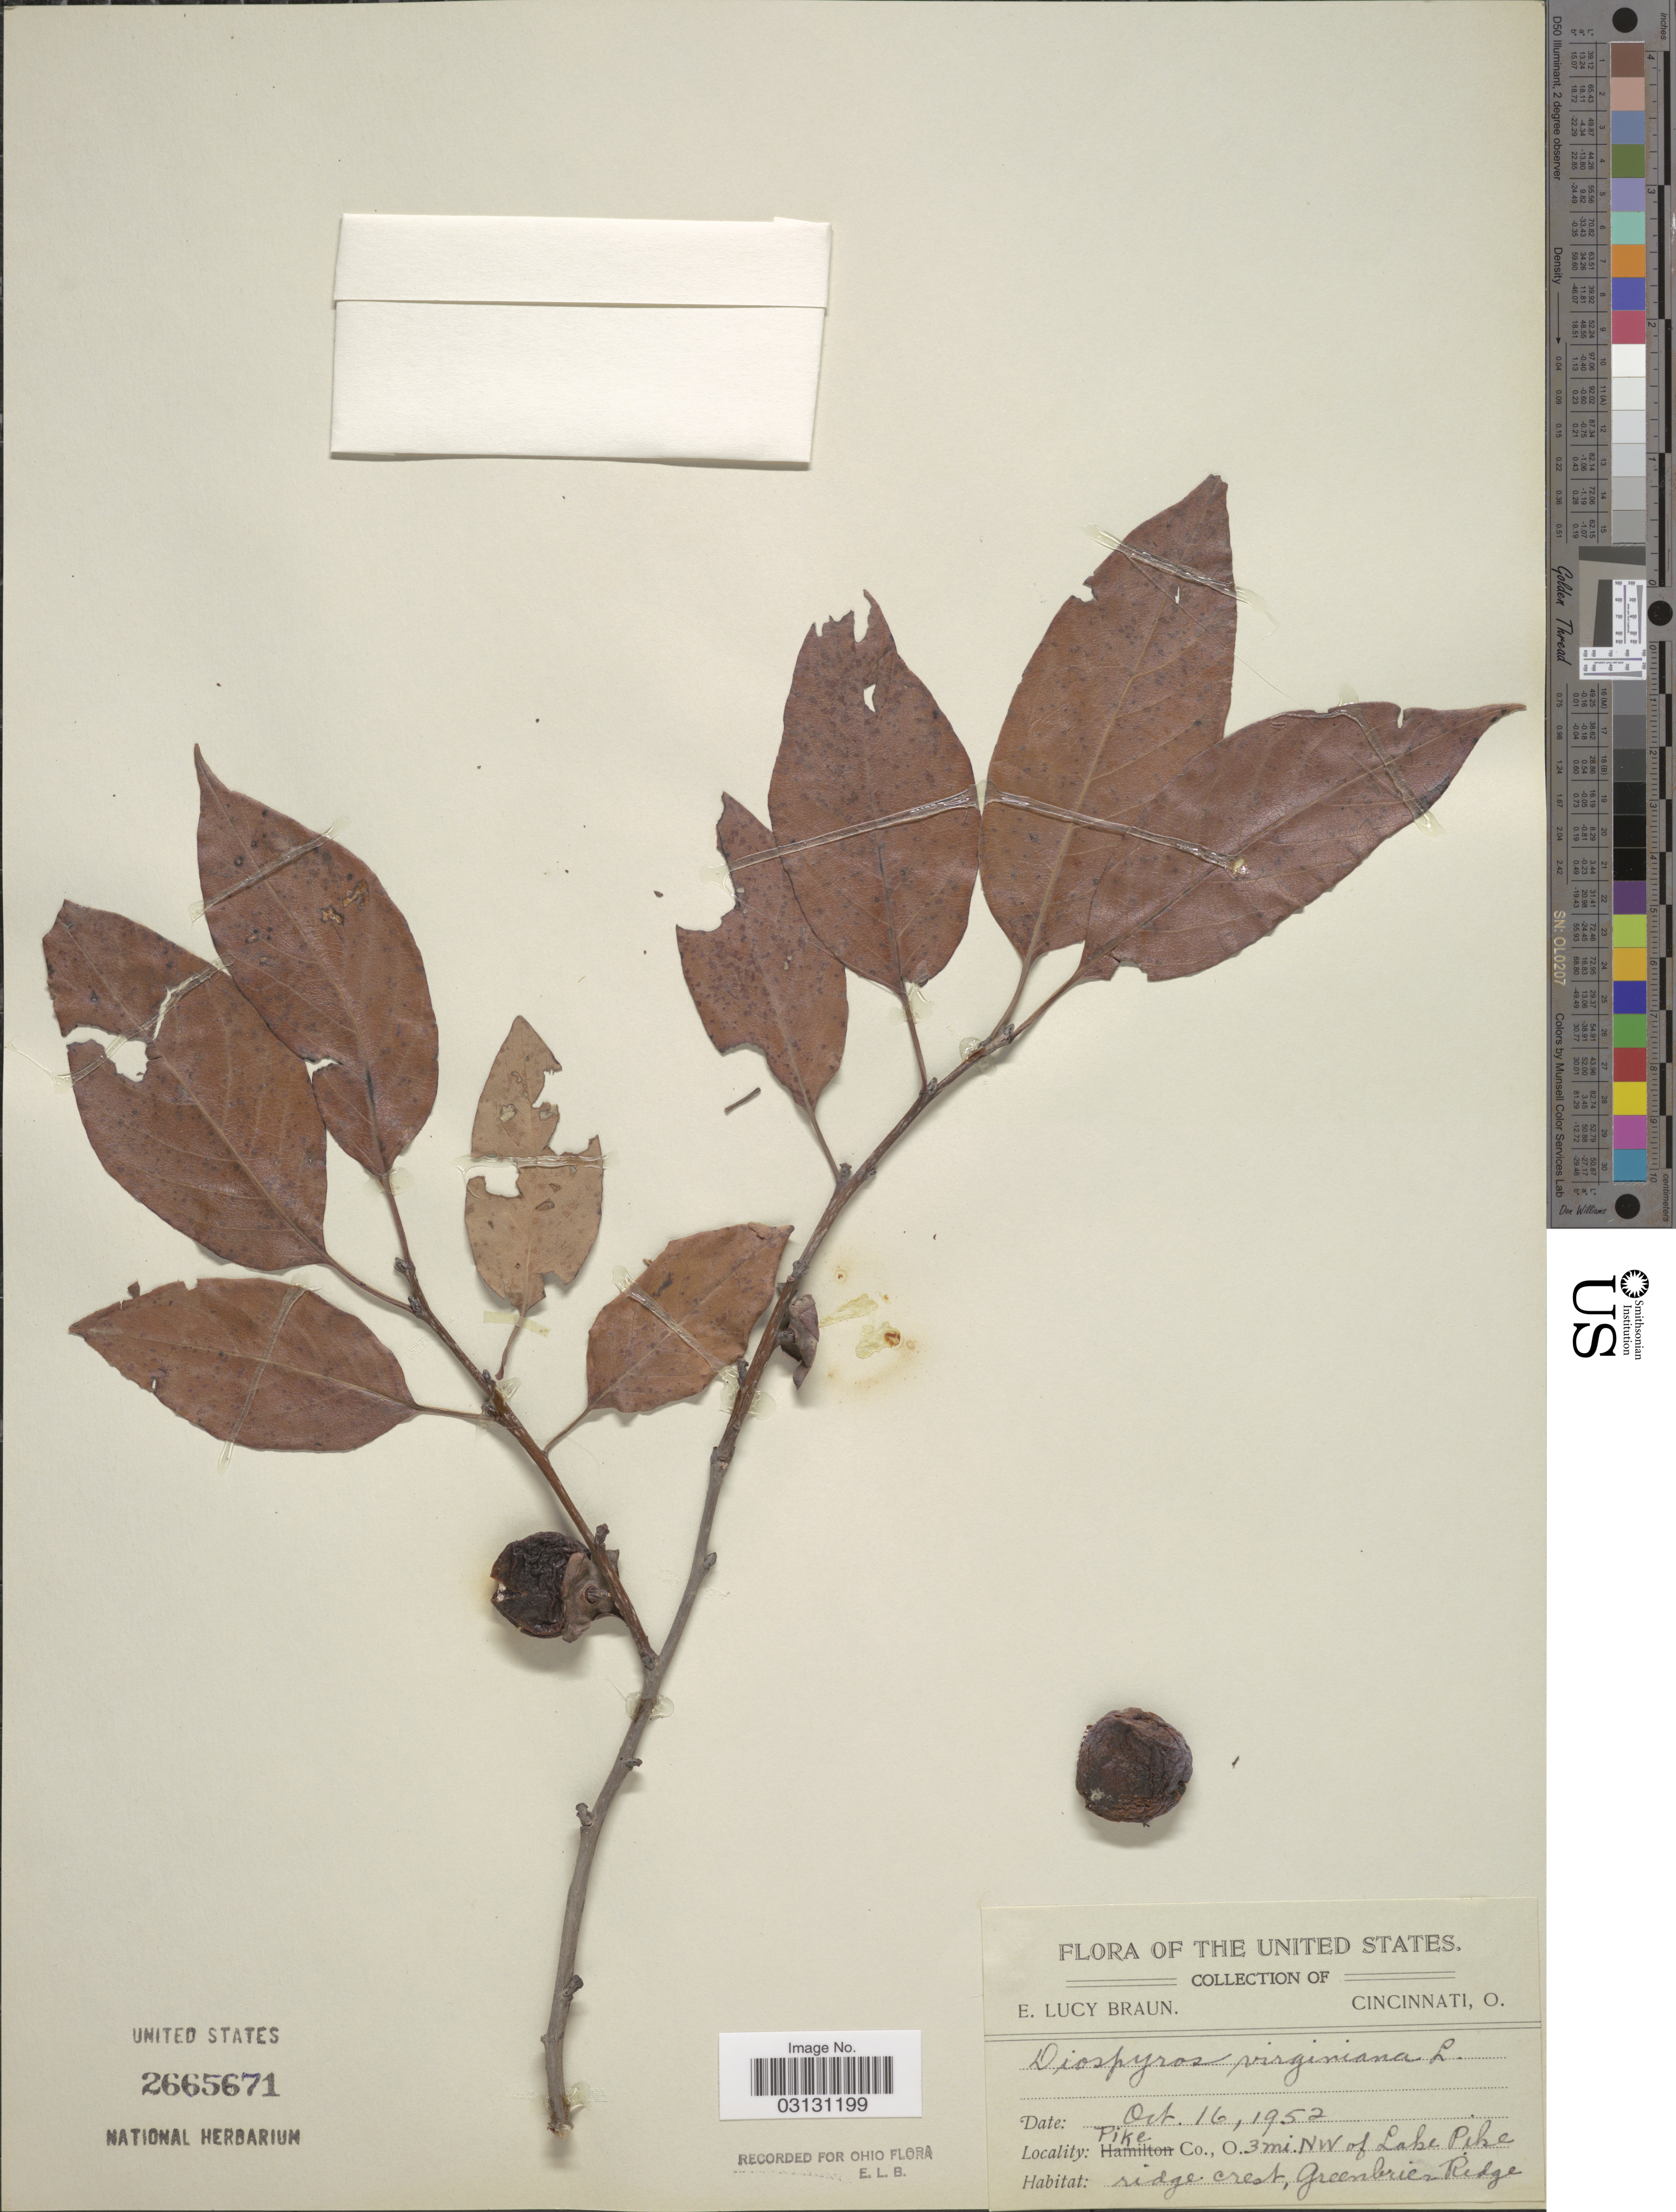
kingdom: Plantae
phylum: Tracheophyta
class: Magnoliopsida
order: Ericales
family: Ebenaceae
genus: Diospyros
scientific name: Diospyros virginiana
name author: L.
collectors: E. L. Braun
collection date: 1952-10-16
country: United States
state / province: Ohio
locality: Pike Co., 3 mi. NW of Lake Pike. Ridge crest, Greenbrier Ridge.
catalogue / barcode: US 2665671